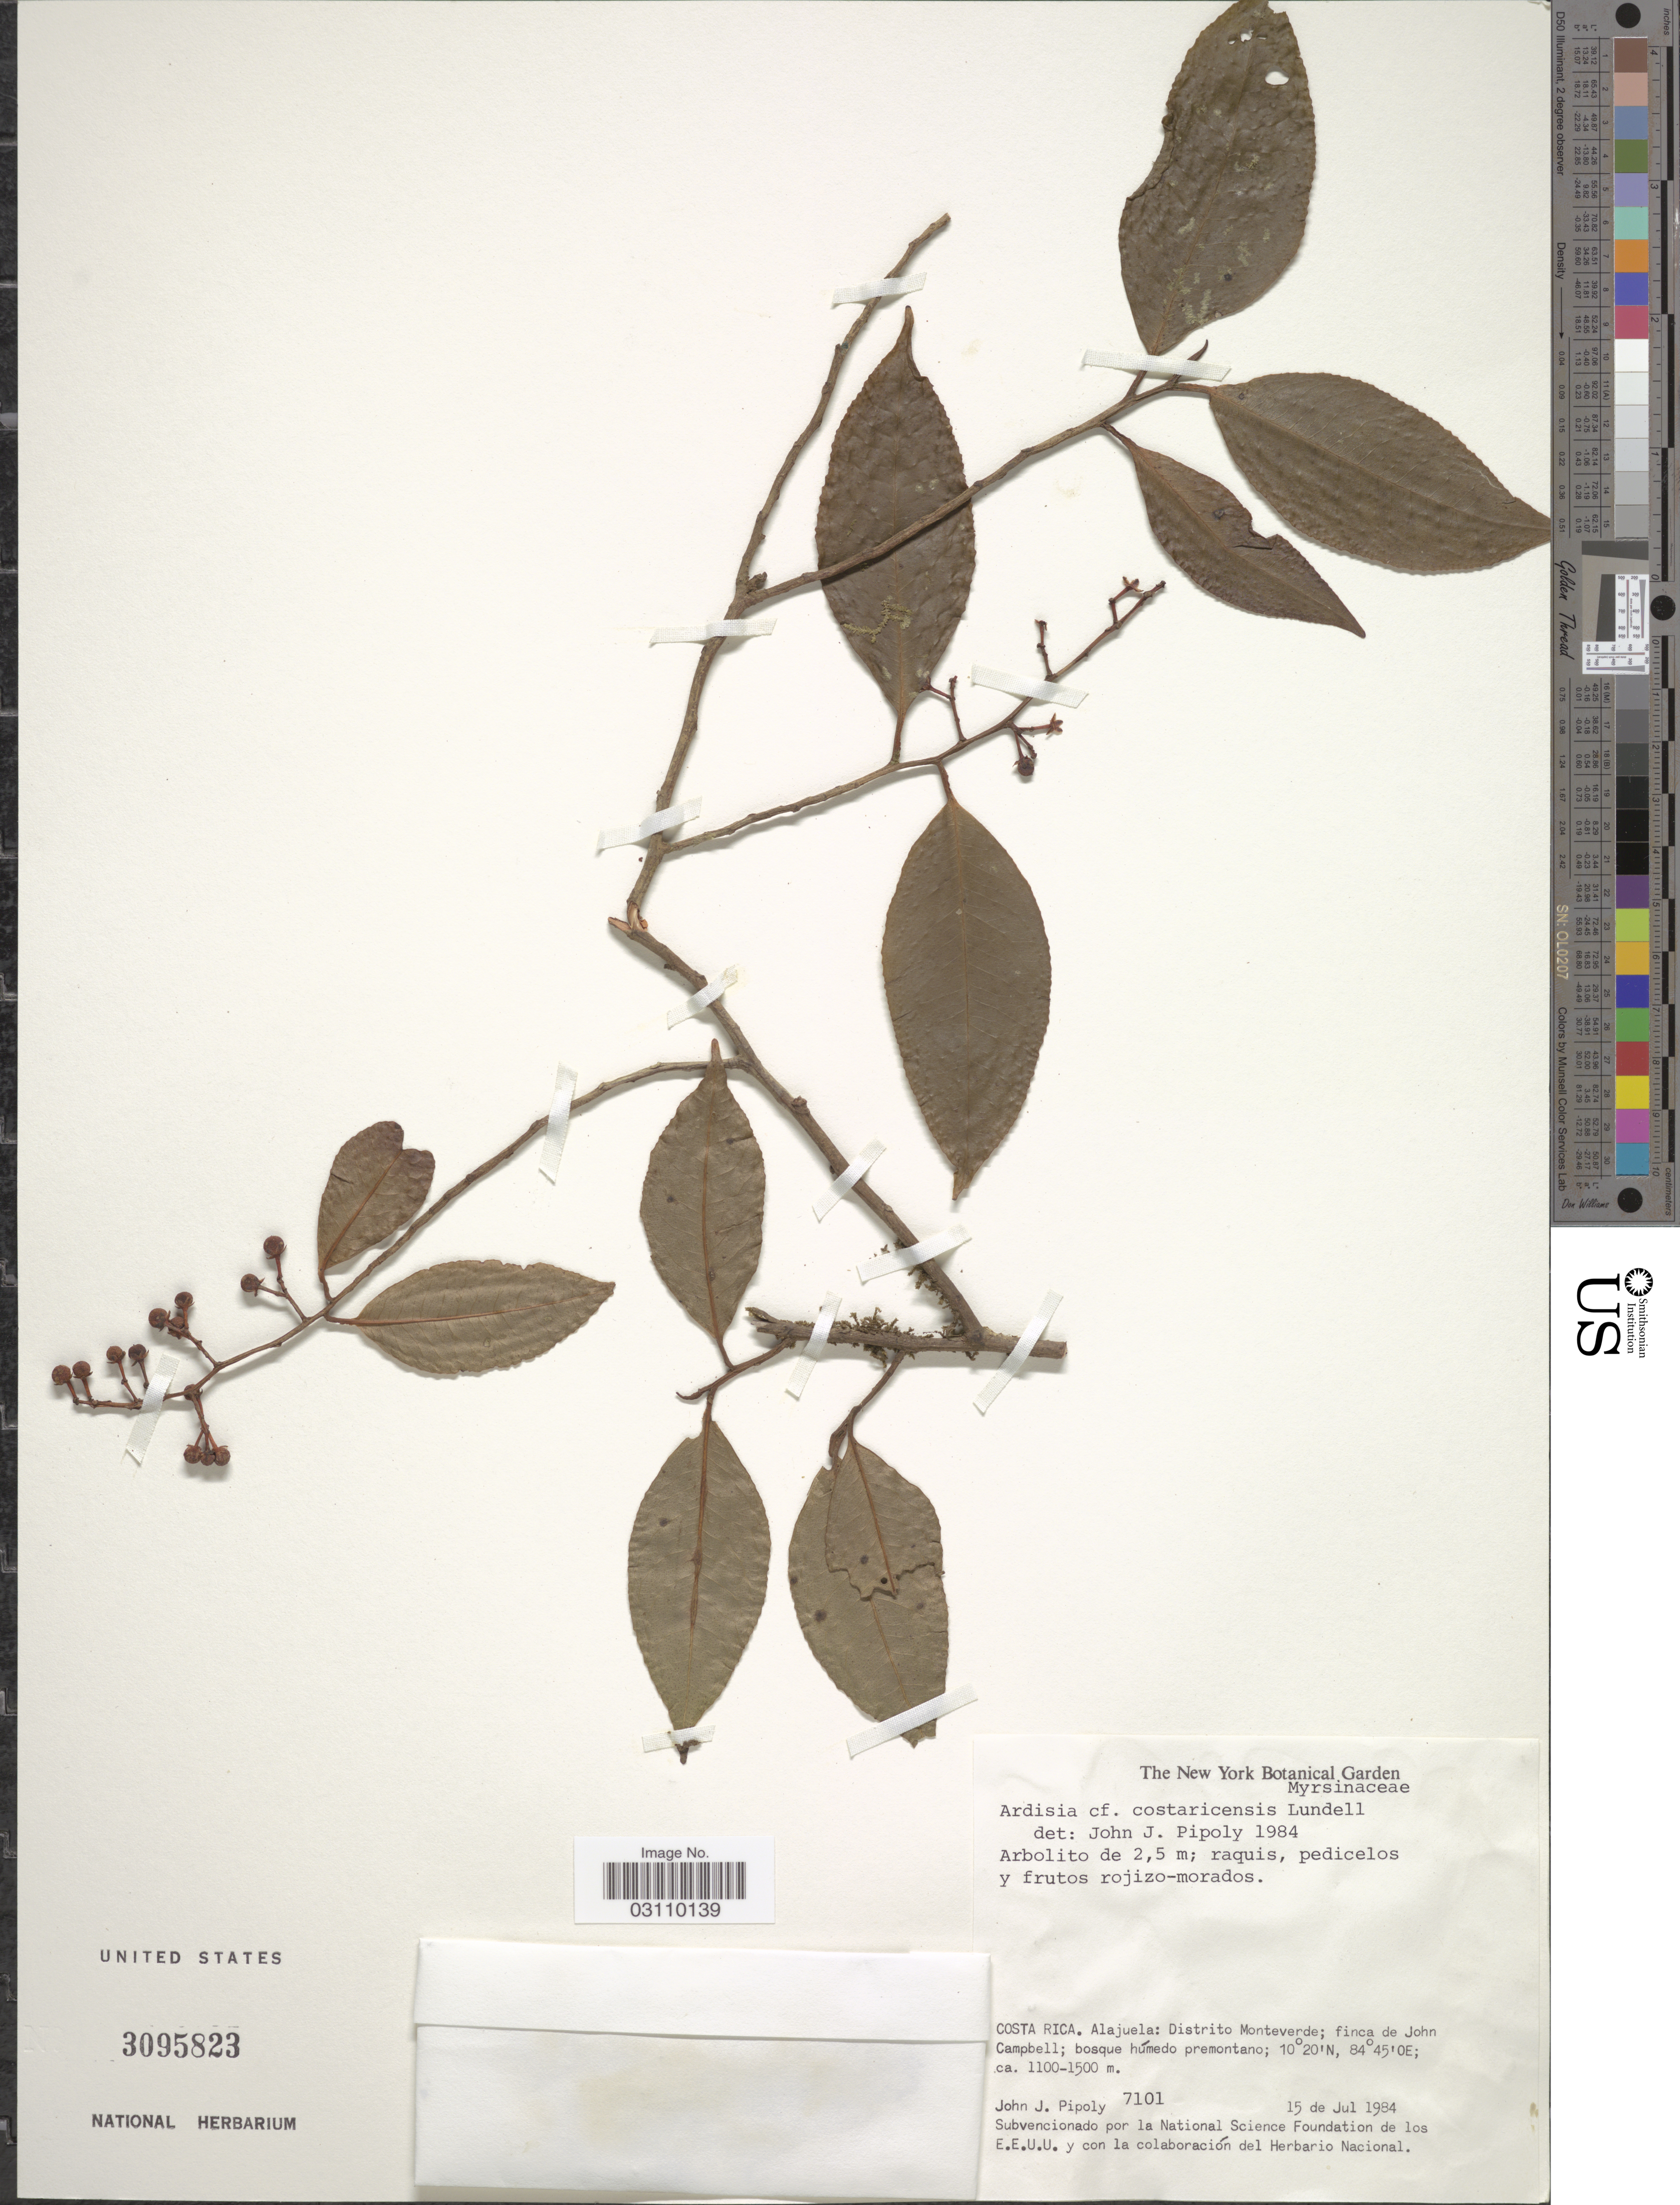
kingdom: Plantae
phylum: Tracheophyta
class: Magnoliopsida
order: Ericales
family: Primulaceae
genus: Ardisia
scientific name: Ardisia costaricensis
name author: Lundell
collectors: J. J. Pipoly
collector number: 7101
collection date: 1984-07-15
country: Costa Rica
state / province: Alajuela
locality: Distrito Monteverde; finca de John Campbell.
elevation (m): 1100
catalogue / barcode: US 3095823